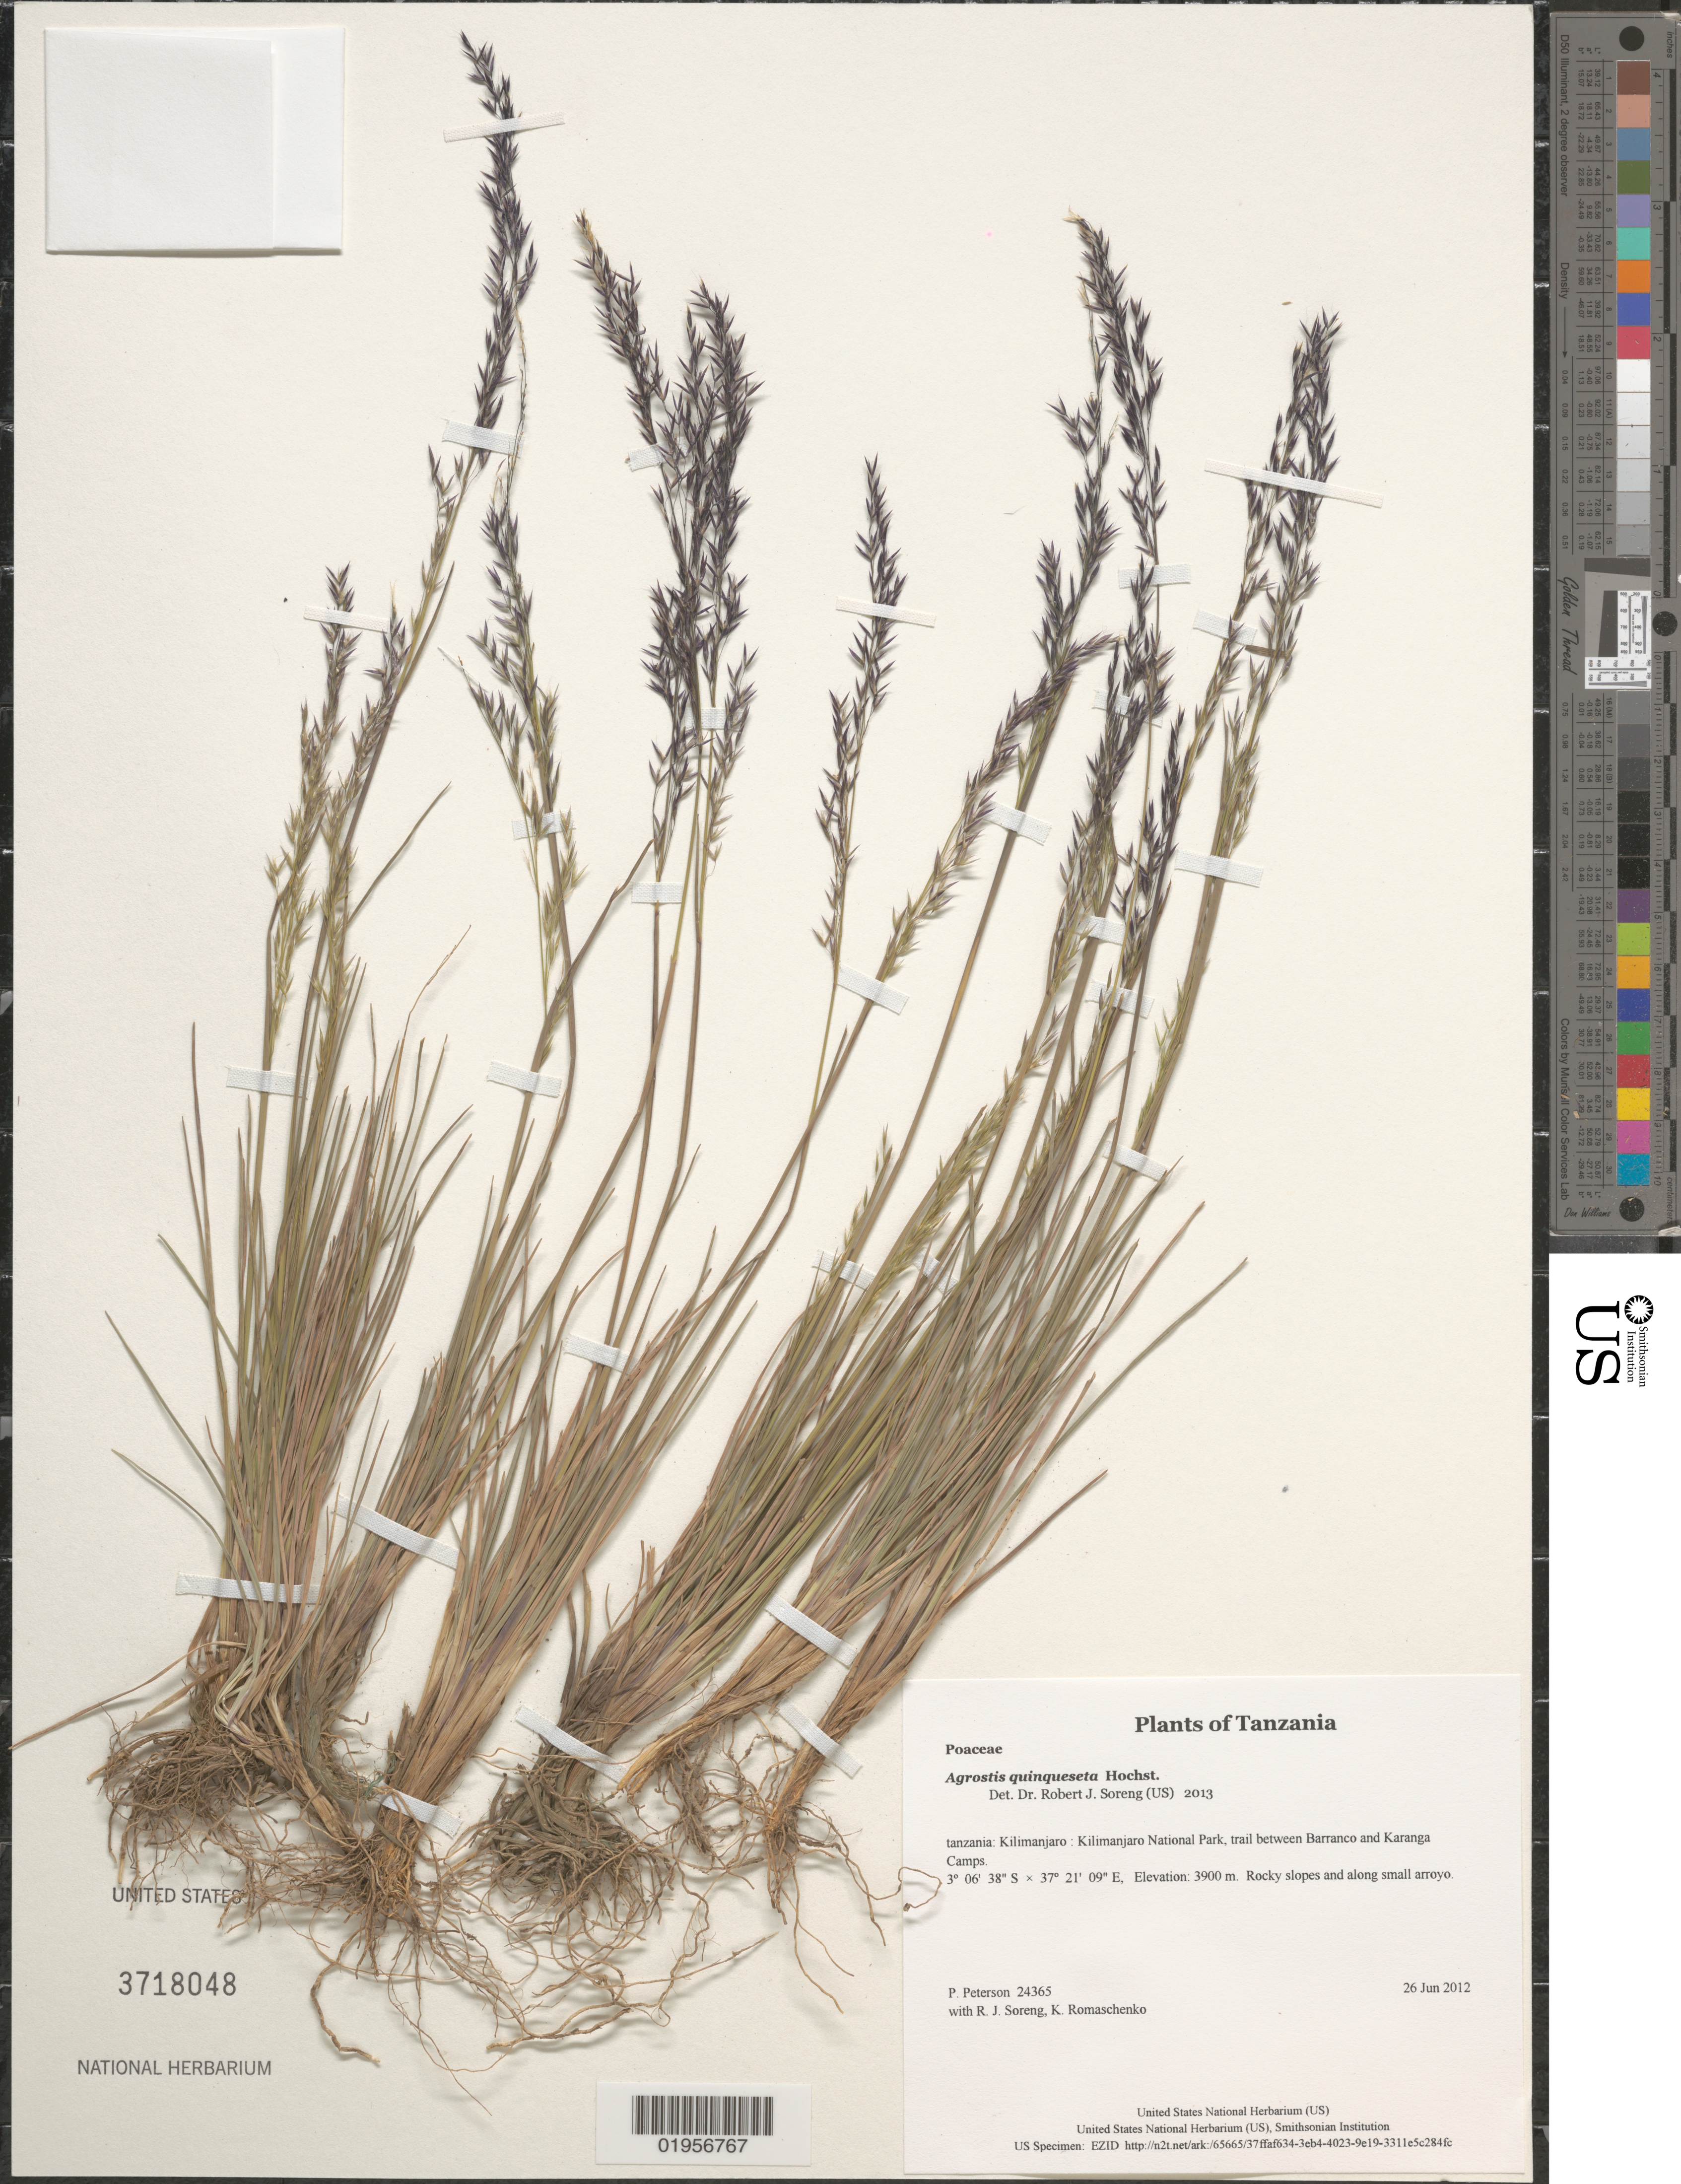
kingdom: Plantae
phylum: Tracheophyta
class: Liliopsida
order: Poales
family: Poaceae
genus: Agrostis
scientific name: Agrostis quinqueseta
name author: Hochst.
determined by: Soreng, Robert J., Research Associate (BOT), Smithsonian Institution - National Museum of Natural History (UNITED STATES)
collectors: P. M. Peterson, R. J. Soreng & K. Romaschenko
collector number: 24365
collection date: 2012-06-26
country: tanzania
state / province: Kilimanjaro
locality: Kilimanjaro National Park, trail between Barranco and Karanga Camps.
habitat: Rocky slopes and along small arroyo.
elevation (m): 3900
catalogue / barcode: US 3718048